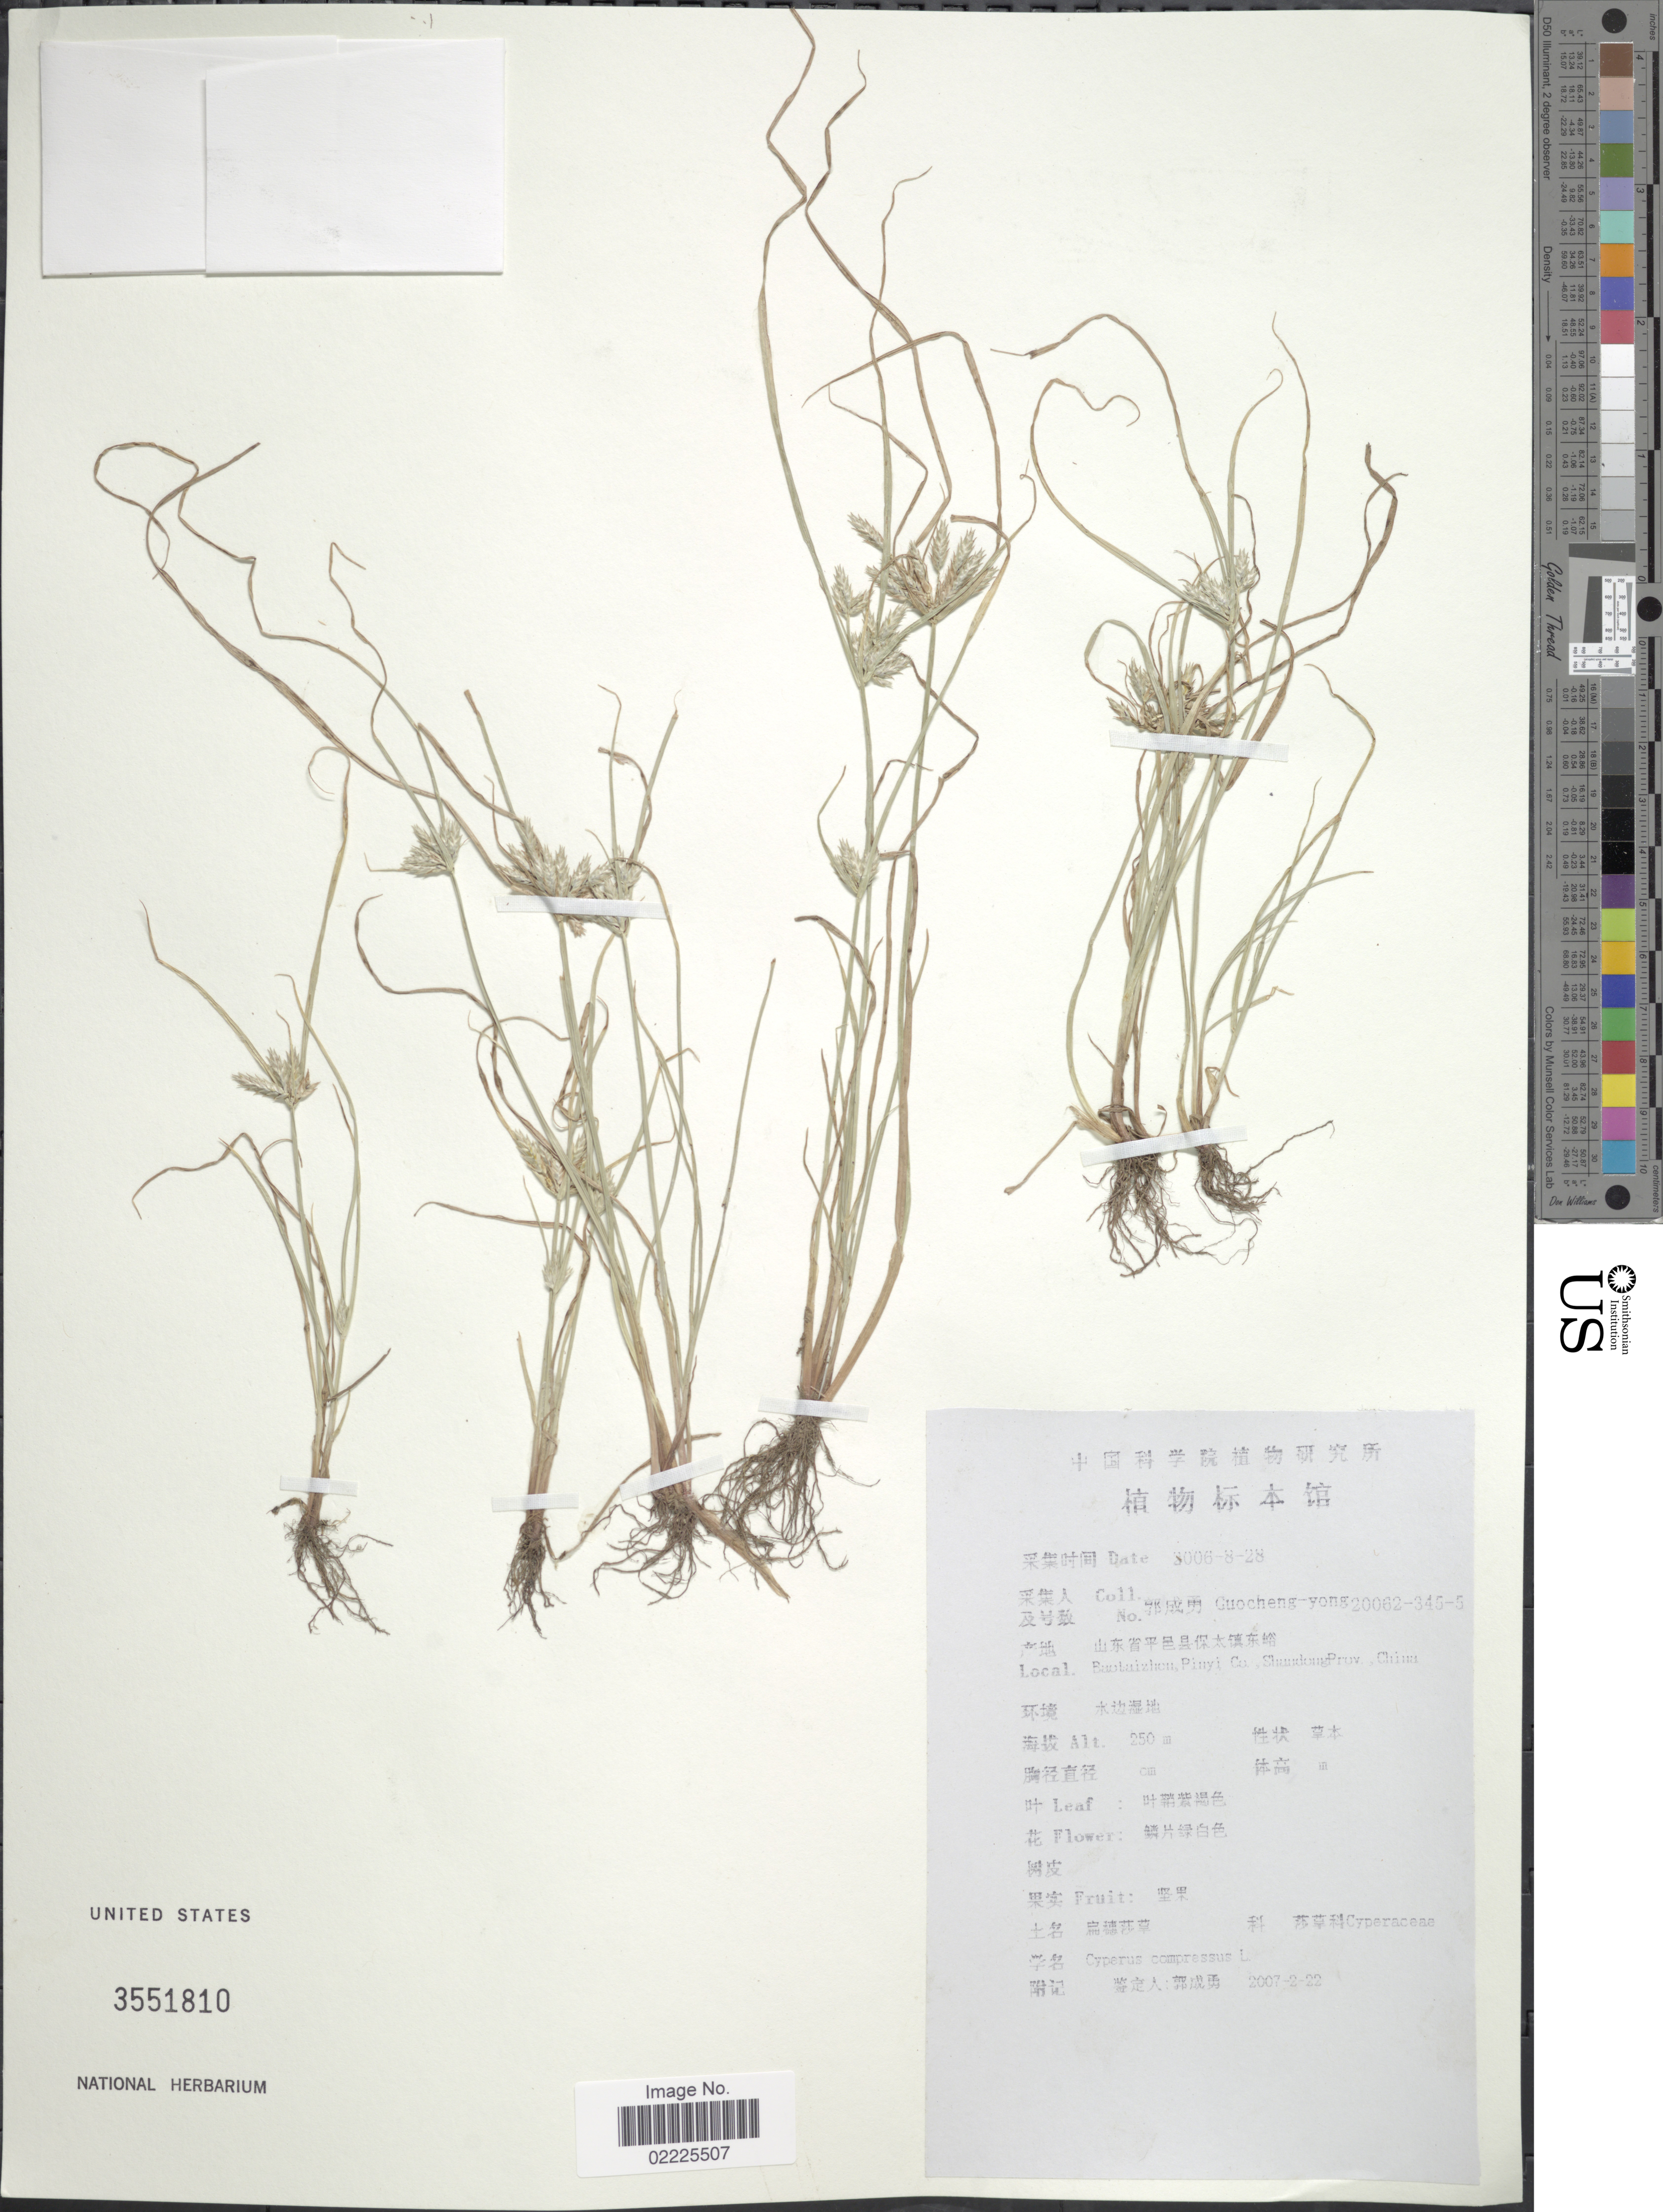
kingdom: Plantae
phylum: Tracheophyta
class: Liliopsida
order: Poales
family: Cyperaceae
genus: Cyperus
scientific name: Cyperus compressus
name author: L.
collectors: Guo cheng-yong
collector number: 20062-345-5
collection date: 2006-08-28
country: China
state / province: Shandong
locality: Baolaizhen, Pinyi Co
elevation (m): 250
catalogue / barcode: US 3551810